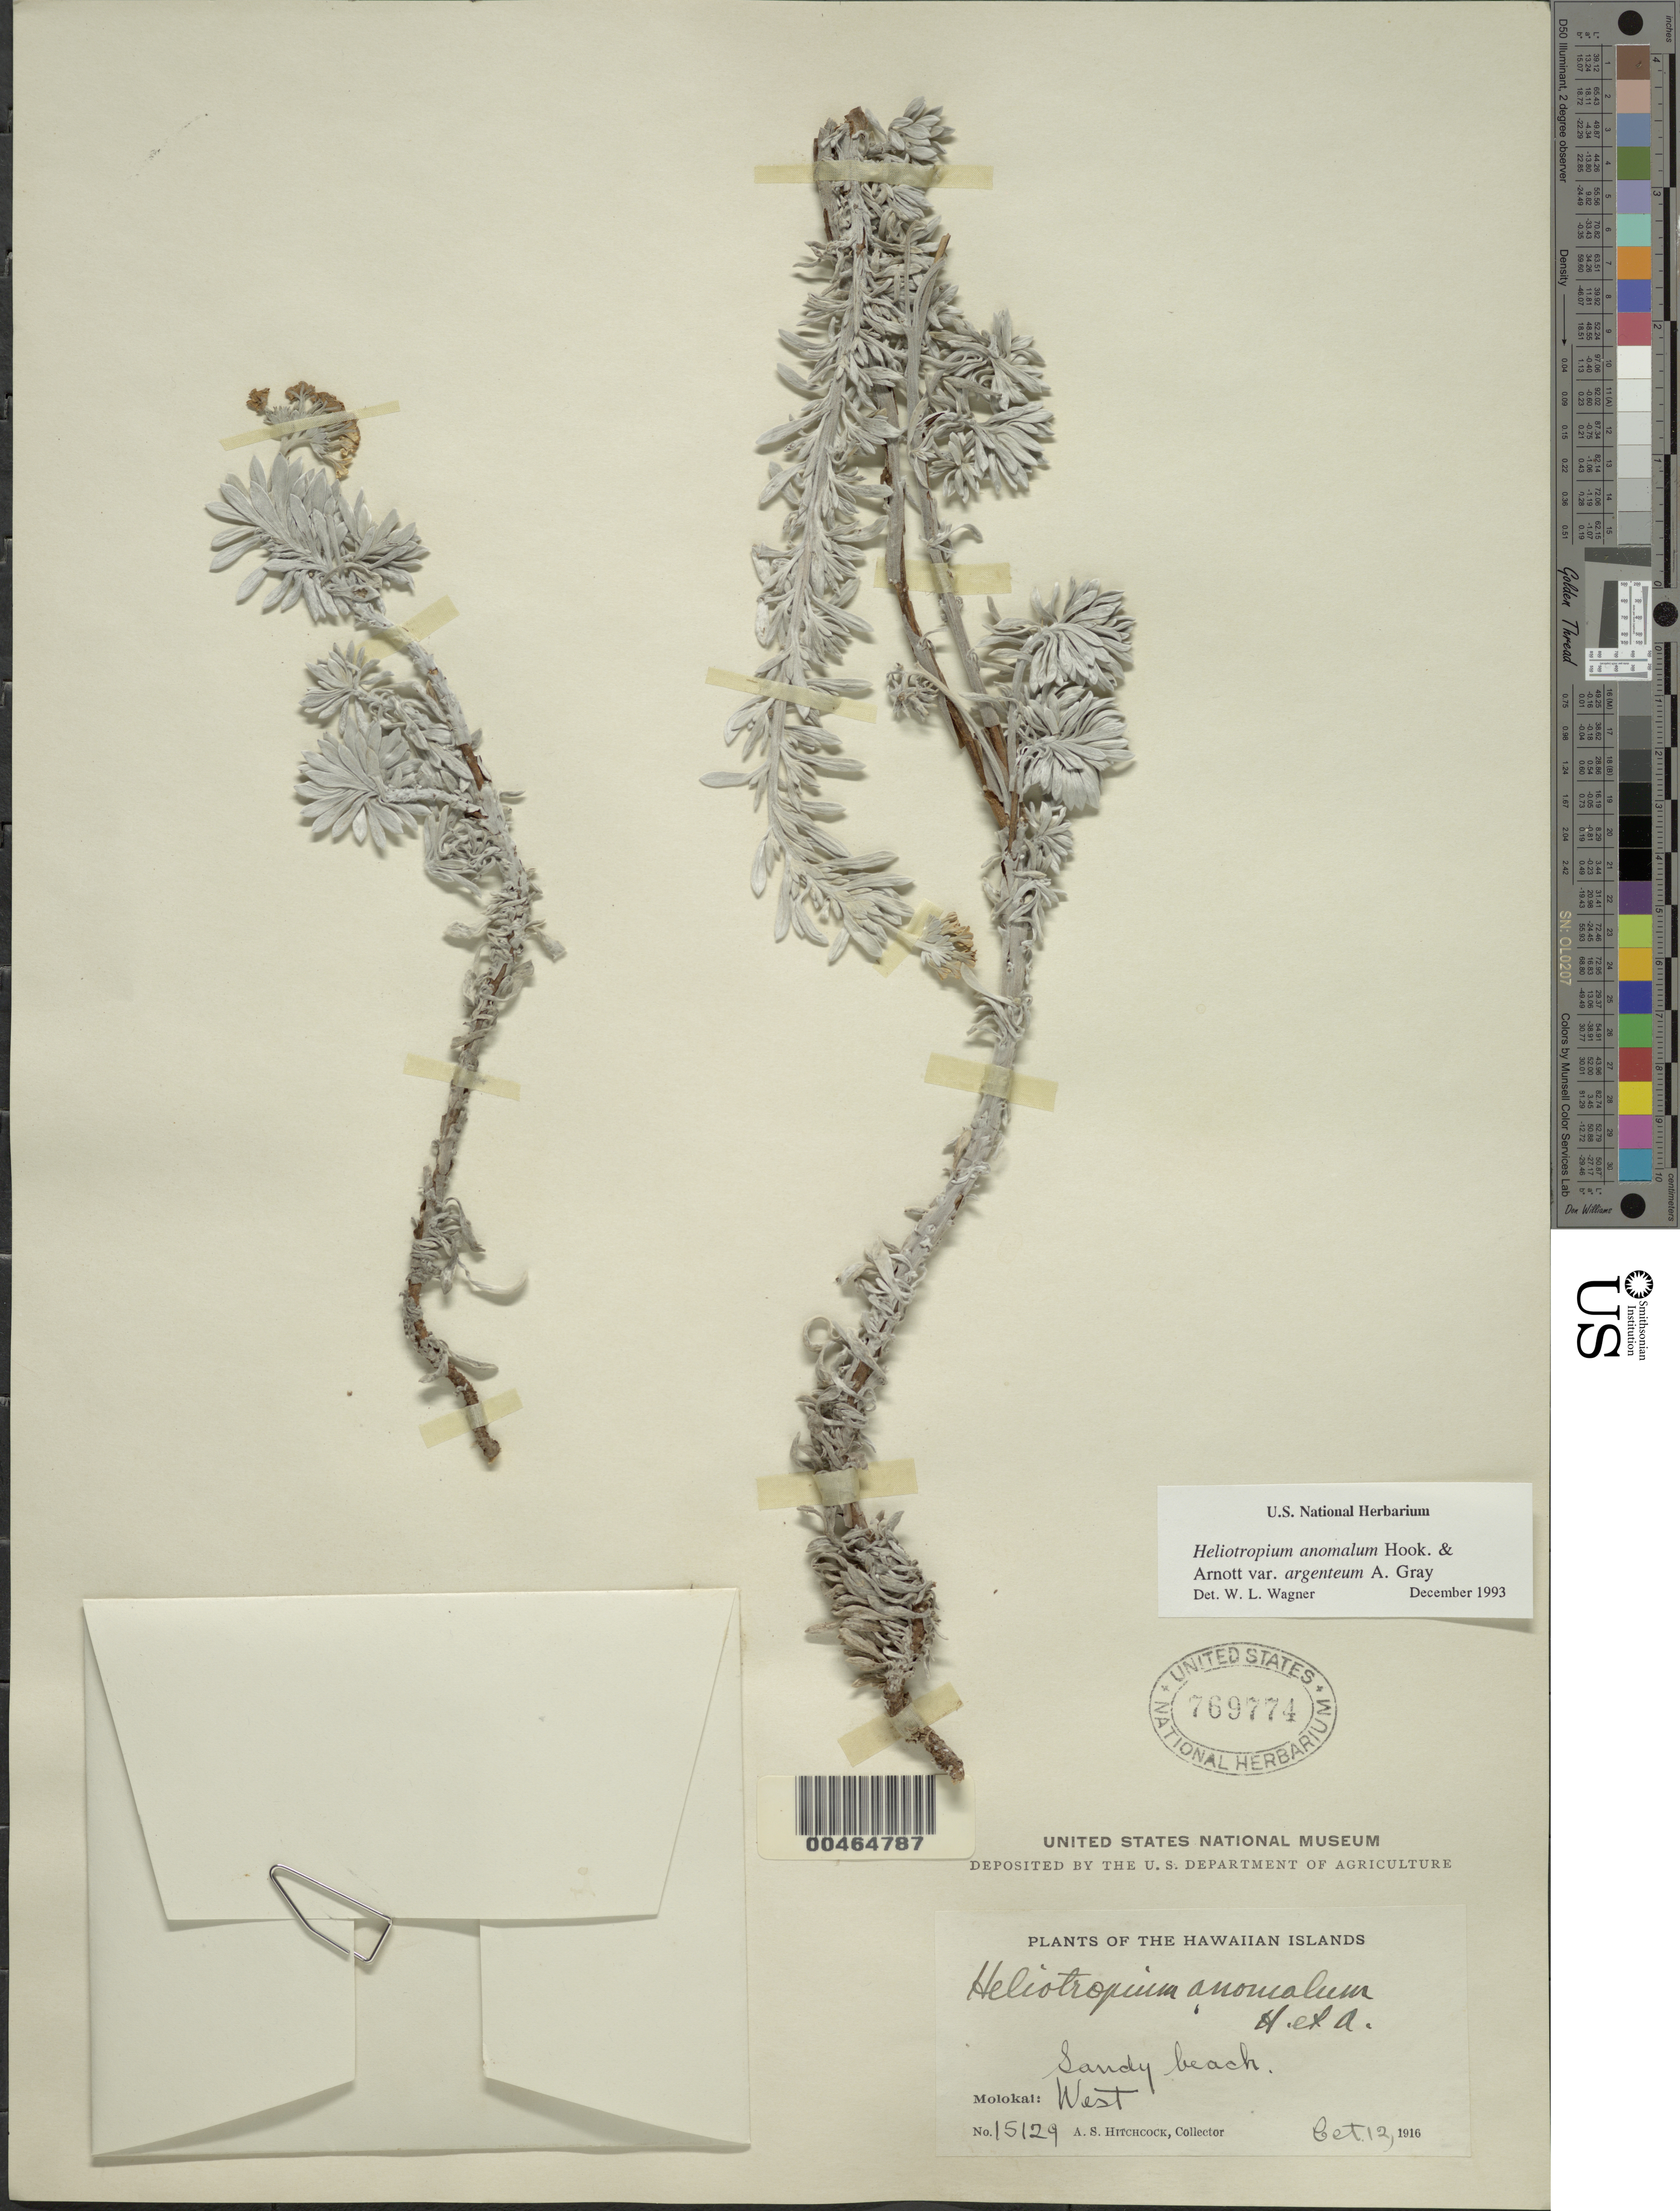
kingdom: Plantae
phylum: Tracheophyta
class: Magnoliopsida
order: Boraginales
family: Heliotropiaceae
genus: Heliotropium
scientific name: Heliotropium anomalum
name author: Hook. & Arn.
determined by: Wagner, W. L., (BOT), Smithsonian Institution - National Museum of Natural History (UNITED STATES)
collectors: A. S. Hitchcock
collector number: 15129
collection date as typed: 12 Oct 1916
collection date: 1916-10-12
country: United States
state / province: Hawaii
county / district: Maui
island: Moloka'i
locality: W Molokai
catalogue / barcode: US 769774